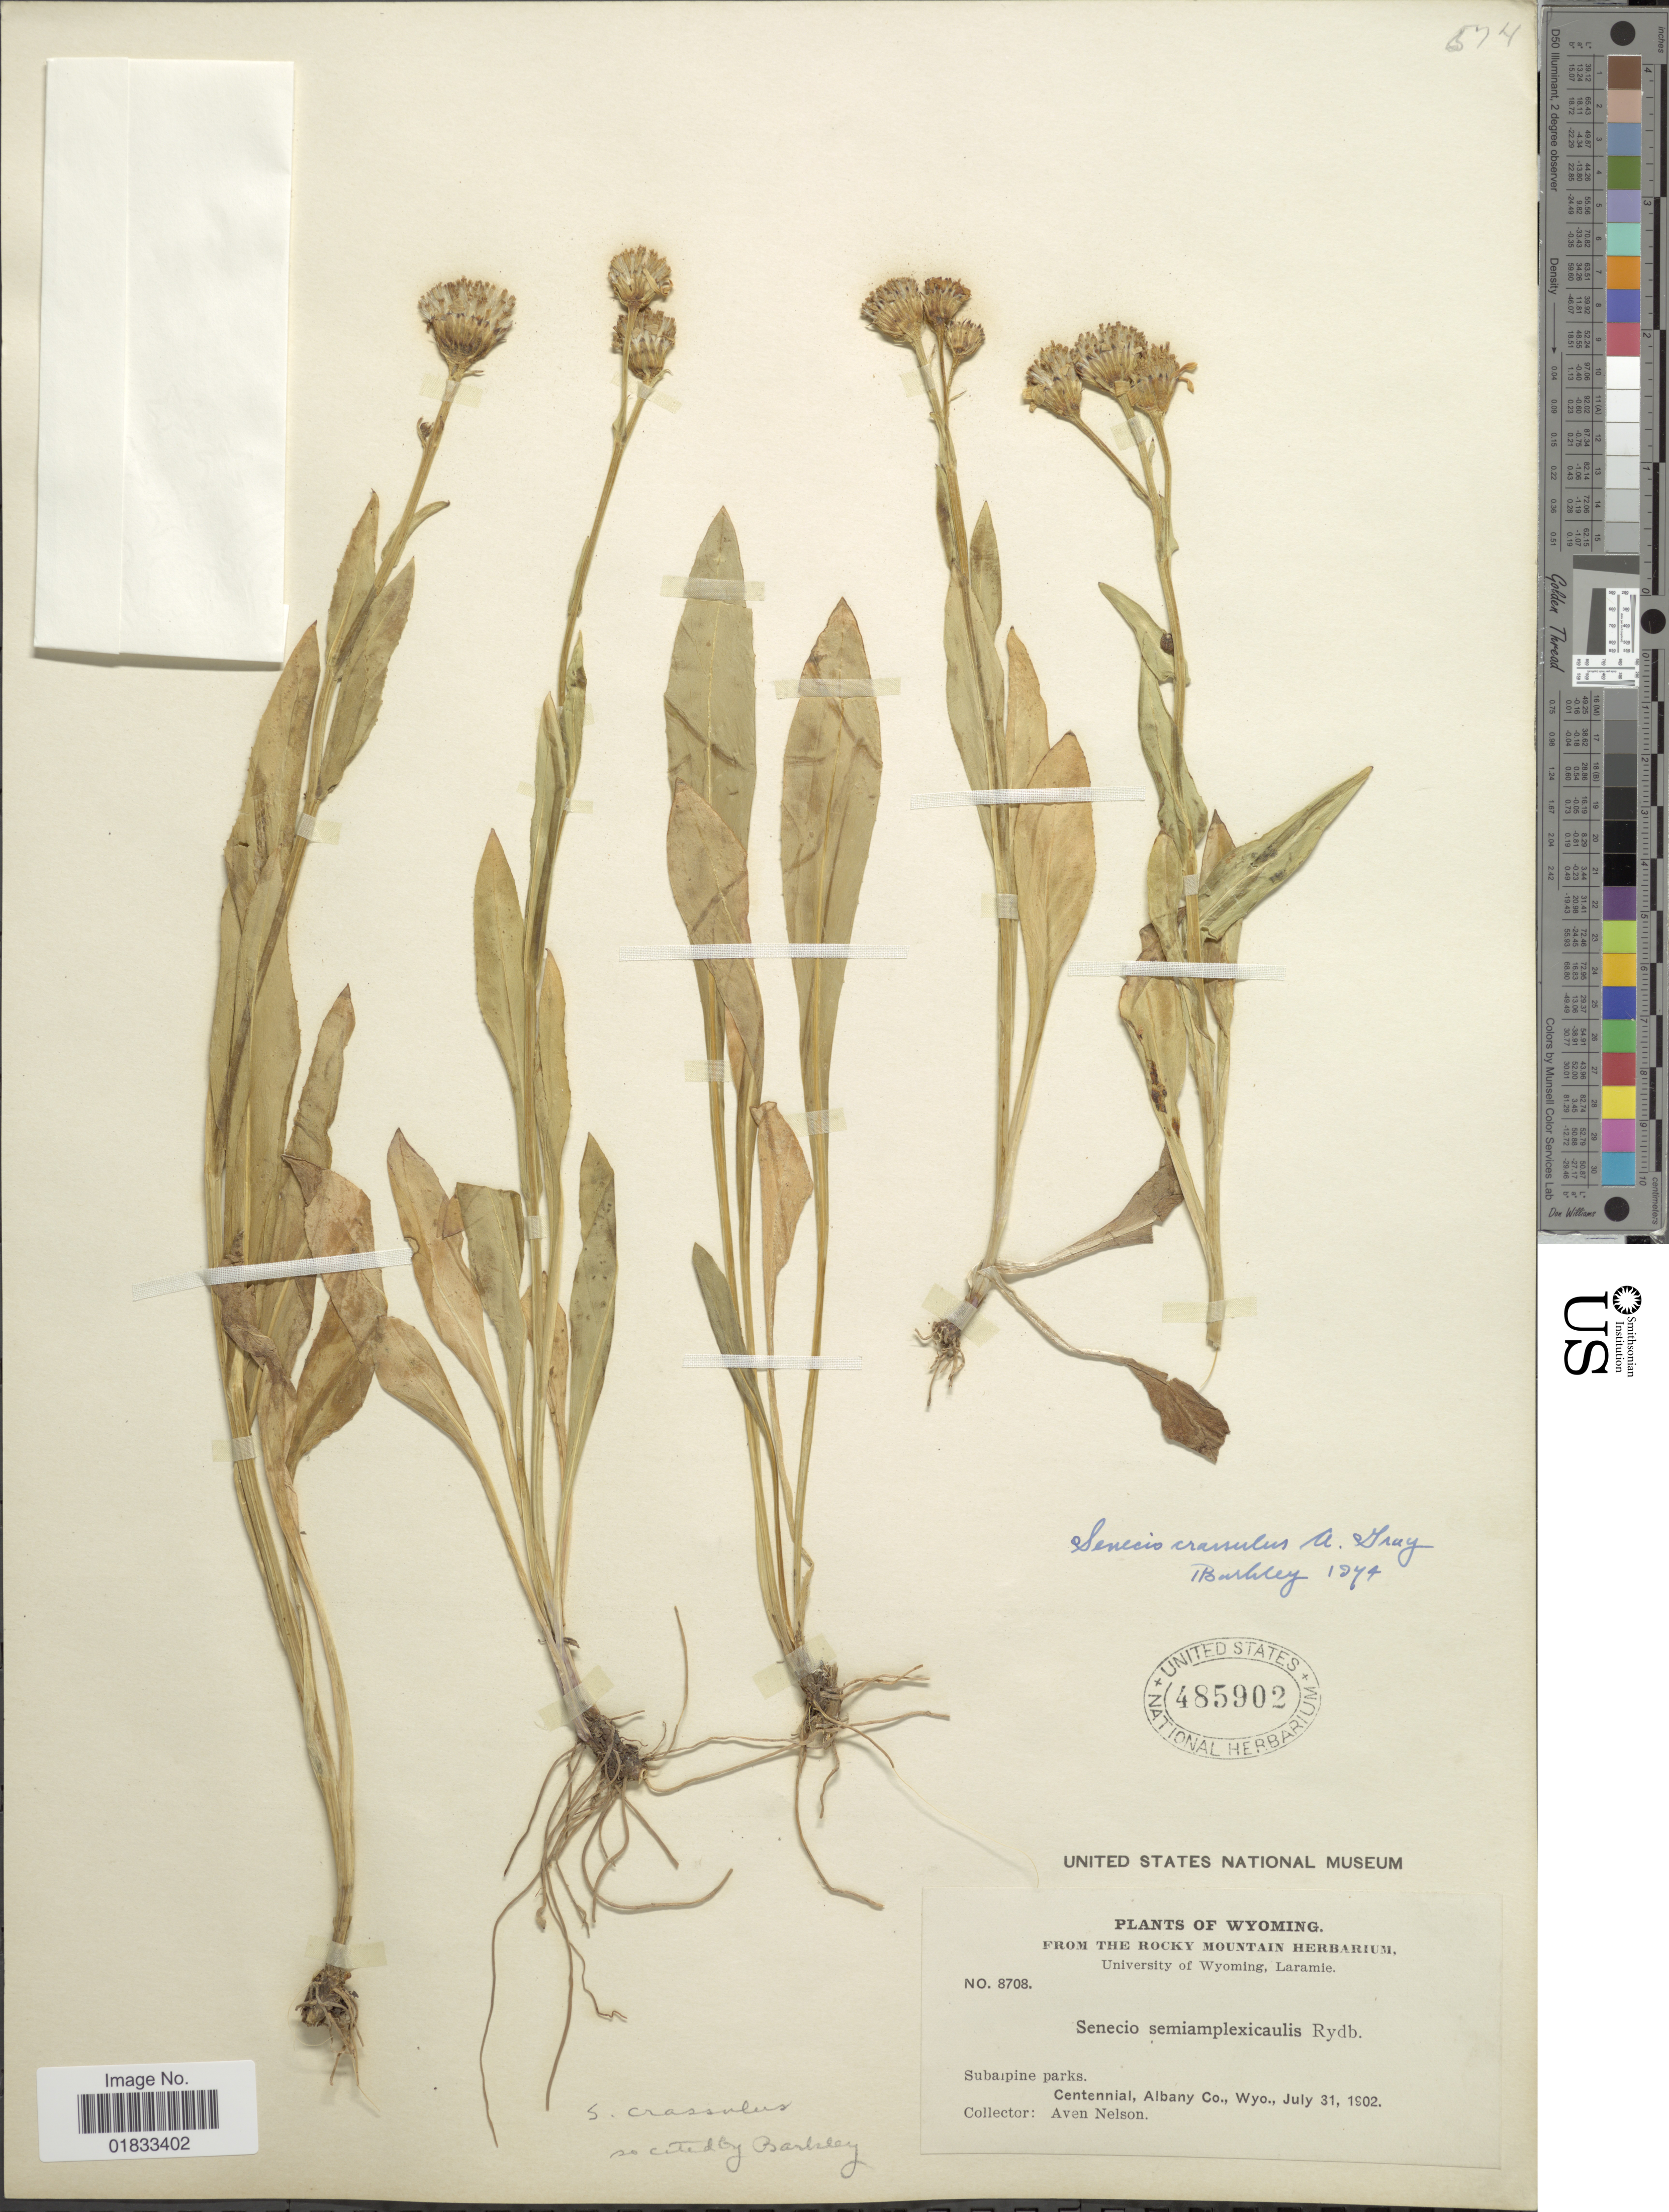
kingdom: Plantae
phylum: Tracheophyta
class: Magnoliopsida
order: Asterales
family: Asteraceae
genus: Senecio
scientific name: Senecio crassulus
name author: A. Gray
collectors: A. Nelson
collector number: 8708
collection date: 1902-07-31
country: United States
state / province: Wyoming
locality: Subalpine Parks, Centennial, Albany Co.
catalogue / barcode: US 485902